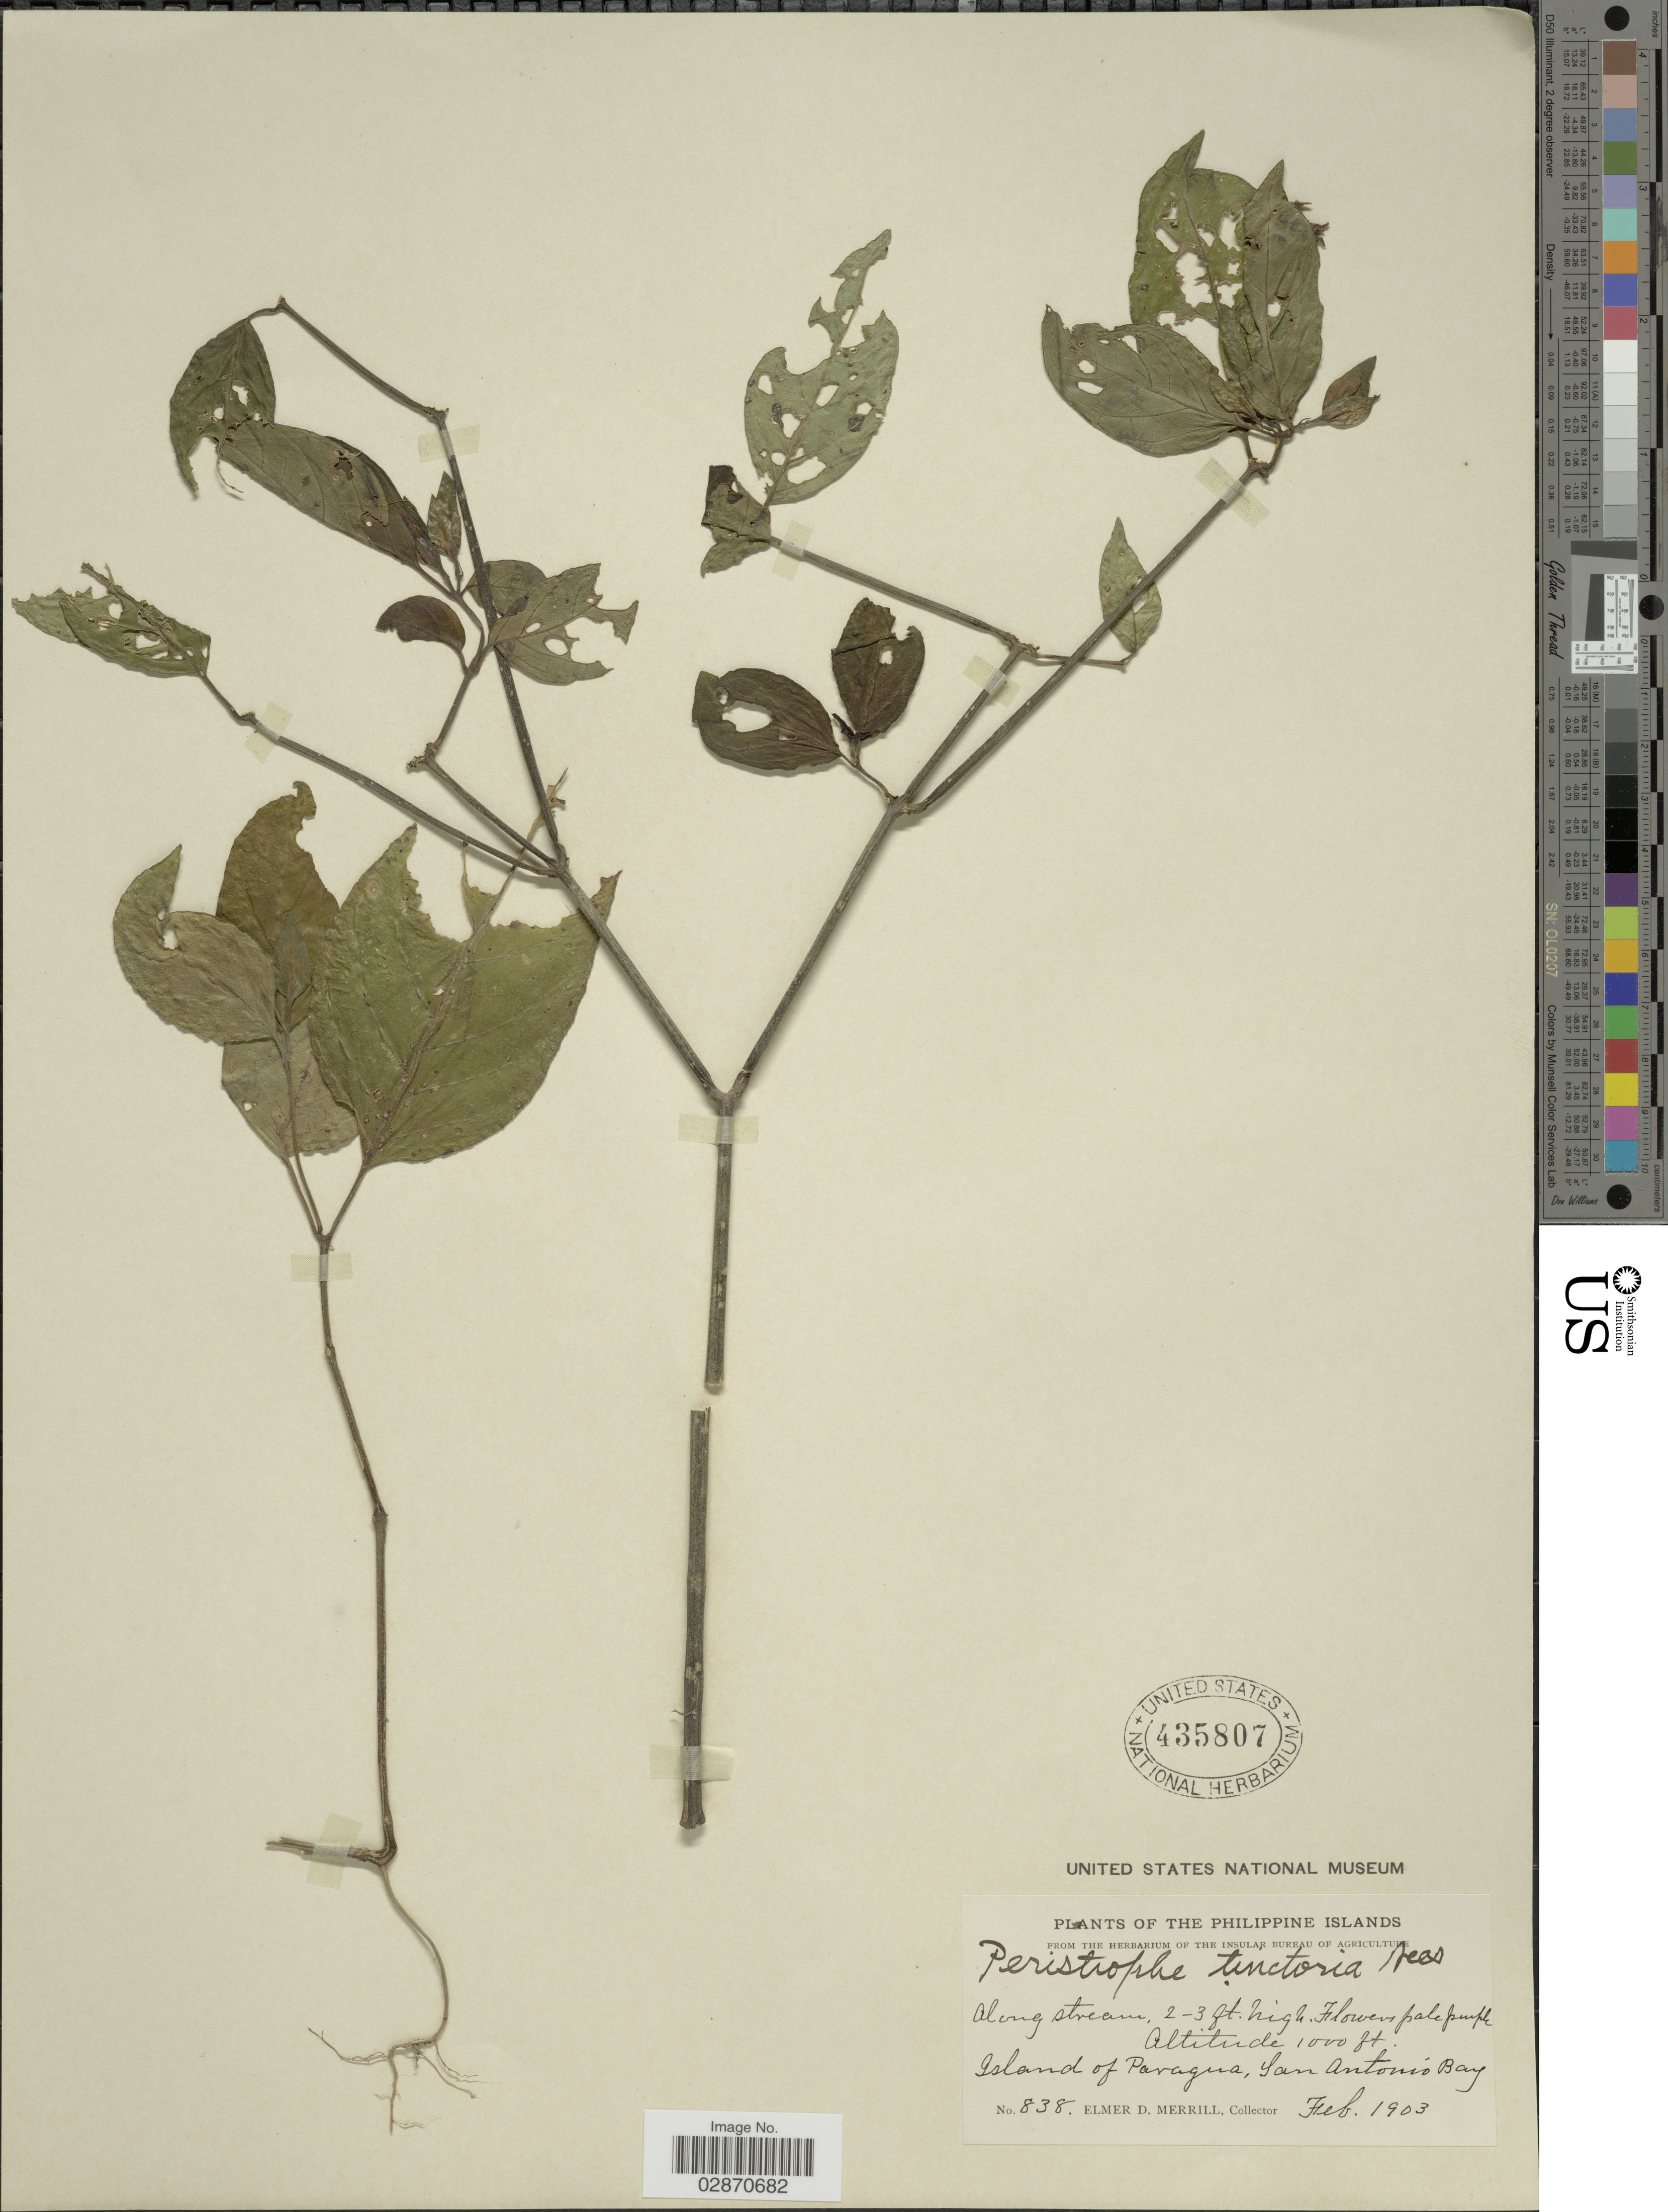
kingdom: Plantae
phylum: Tracheophyta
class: Magnoliopsida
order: Lamiales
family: Acanthaceae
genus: Peristrophe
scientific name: Peristrophe bivalvis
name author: (L.) Merr.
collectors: E. D. Merrill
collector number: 838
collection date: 1903-02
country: Philippines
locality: Philippine Islands. Island of paragua, San Antonio Bay.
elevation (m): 305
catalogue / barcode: US 435807